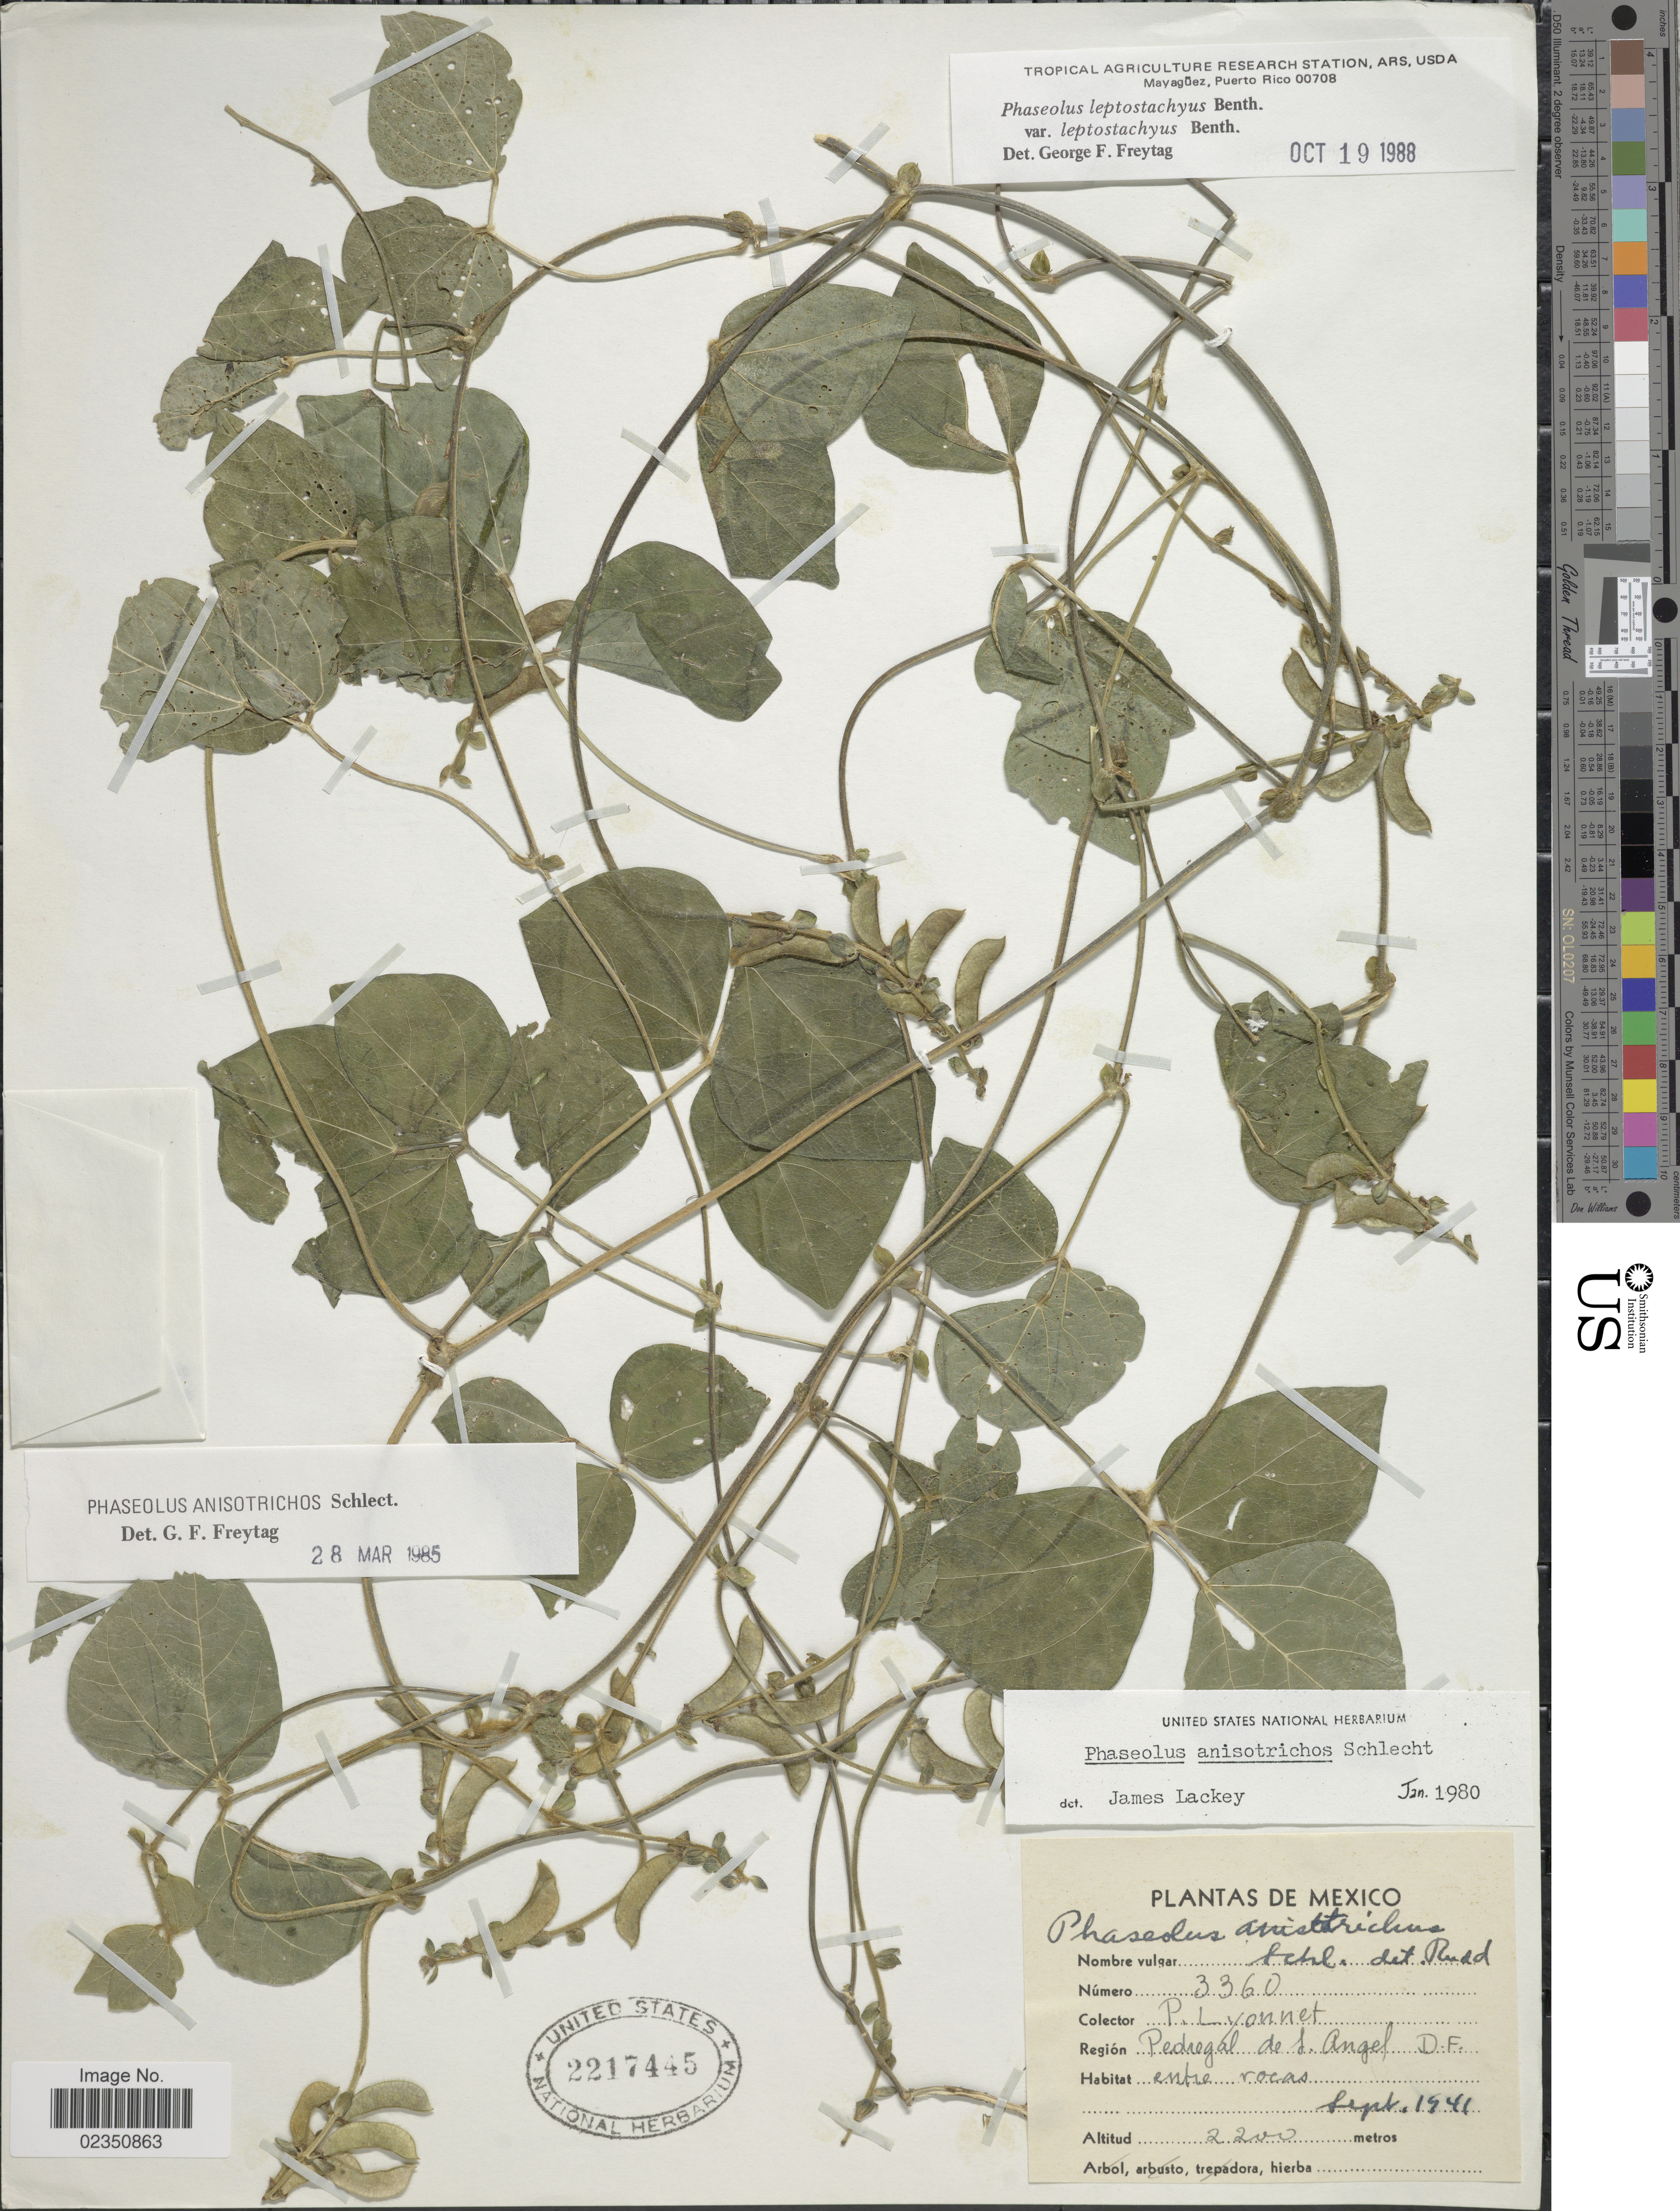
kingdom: Plantae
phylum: Tracheophyta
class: Magnoliopsida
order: Fabales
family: Fabaceae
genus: Phaseolus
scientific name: Phaseolus leptostachyus var. leptostachyus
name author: Benth.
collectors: P. Lyonnet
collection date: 1941-09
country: Mexico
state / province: Distrito Federal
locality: Pedregal de S. Angel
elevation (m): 2200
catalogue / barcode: US 2217445